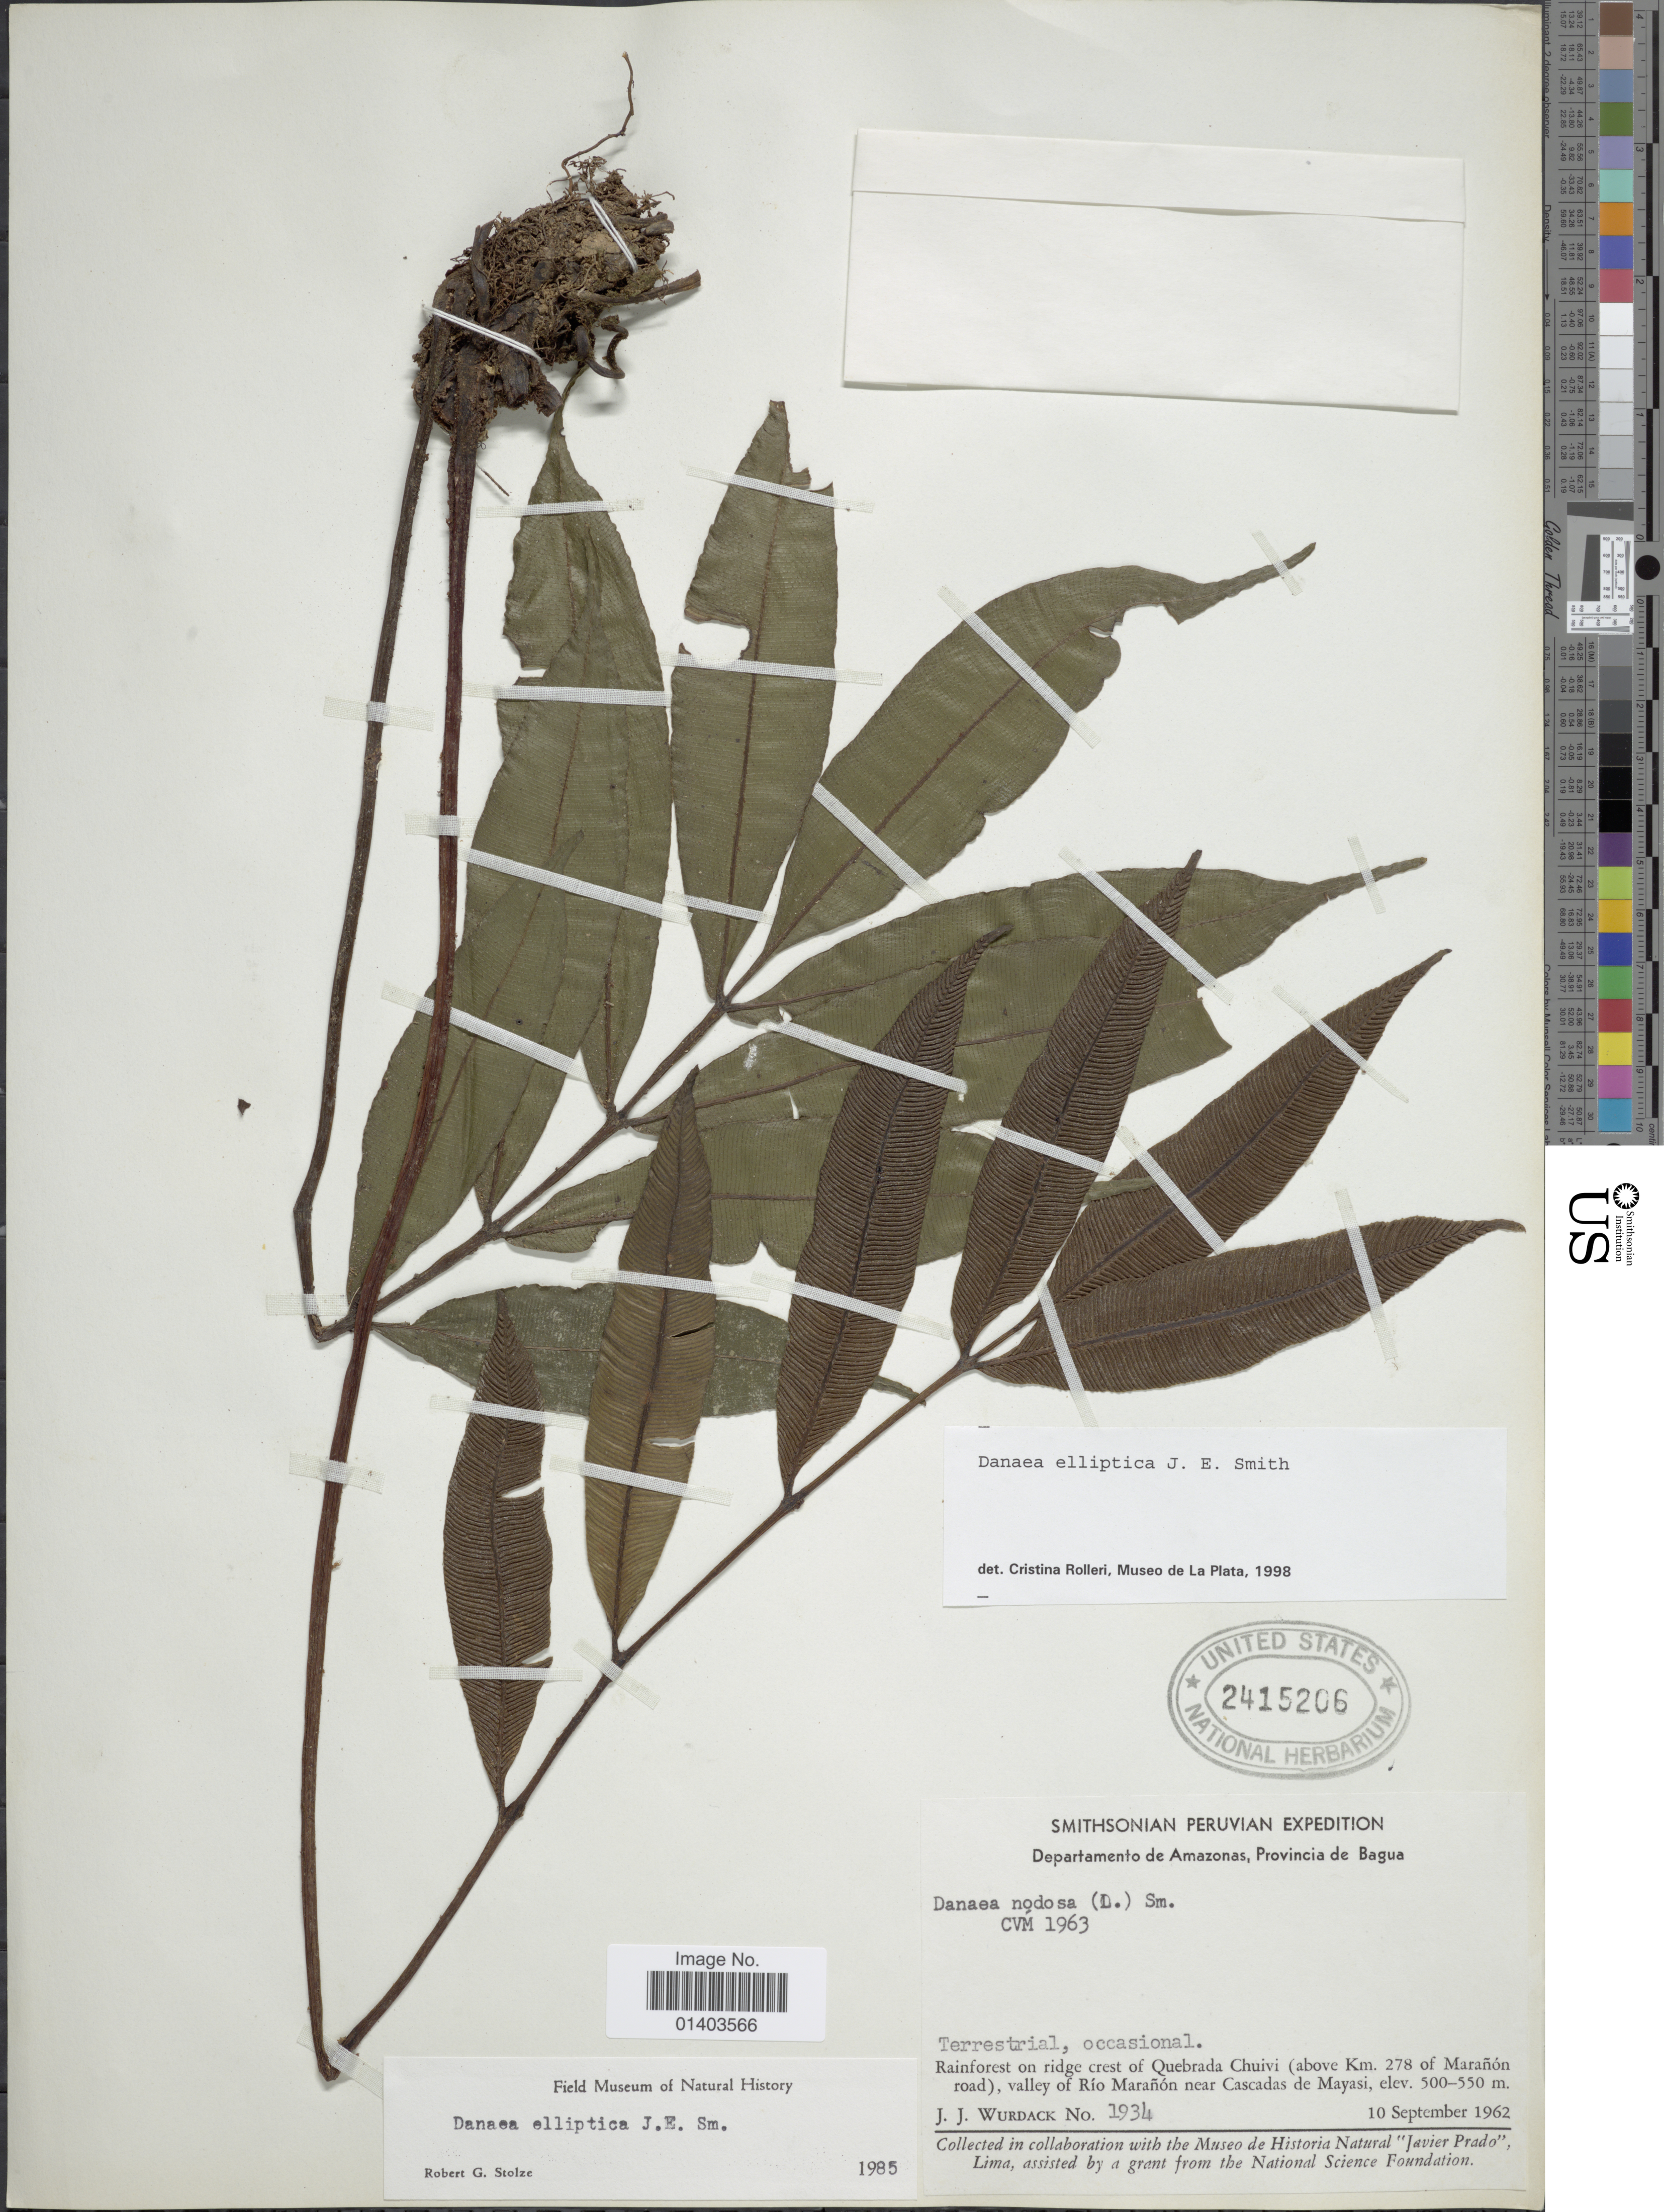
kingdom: Plantae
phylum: Tracheophyta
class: Polypodiopsida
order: Marattiales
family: Marattiaceae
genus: Danaea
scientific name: Danaea elliptica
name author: Sm.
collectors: J. J. Wurdack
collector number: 1934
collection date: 1962-09-10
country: Peru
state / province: Amazonas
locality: Departamento de Amazonas, Provincia de Bagua, Rainforest on ridge crest of Quebrada Chuivi (above Km 278 of Marañón road), valley of Río Marañón near Cascadas de Mayasi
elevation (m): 500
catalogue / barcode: US 2415206